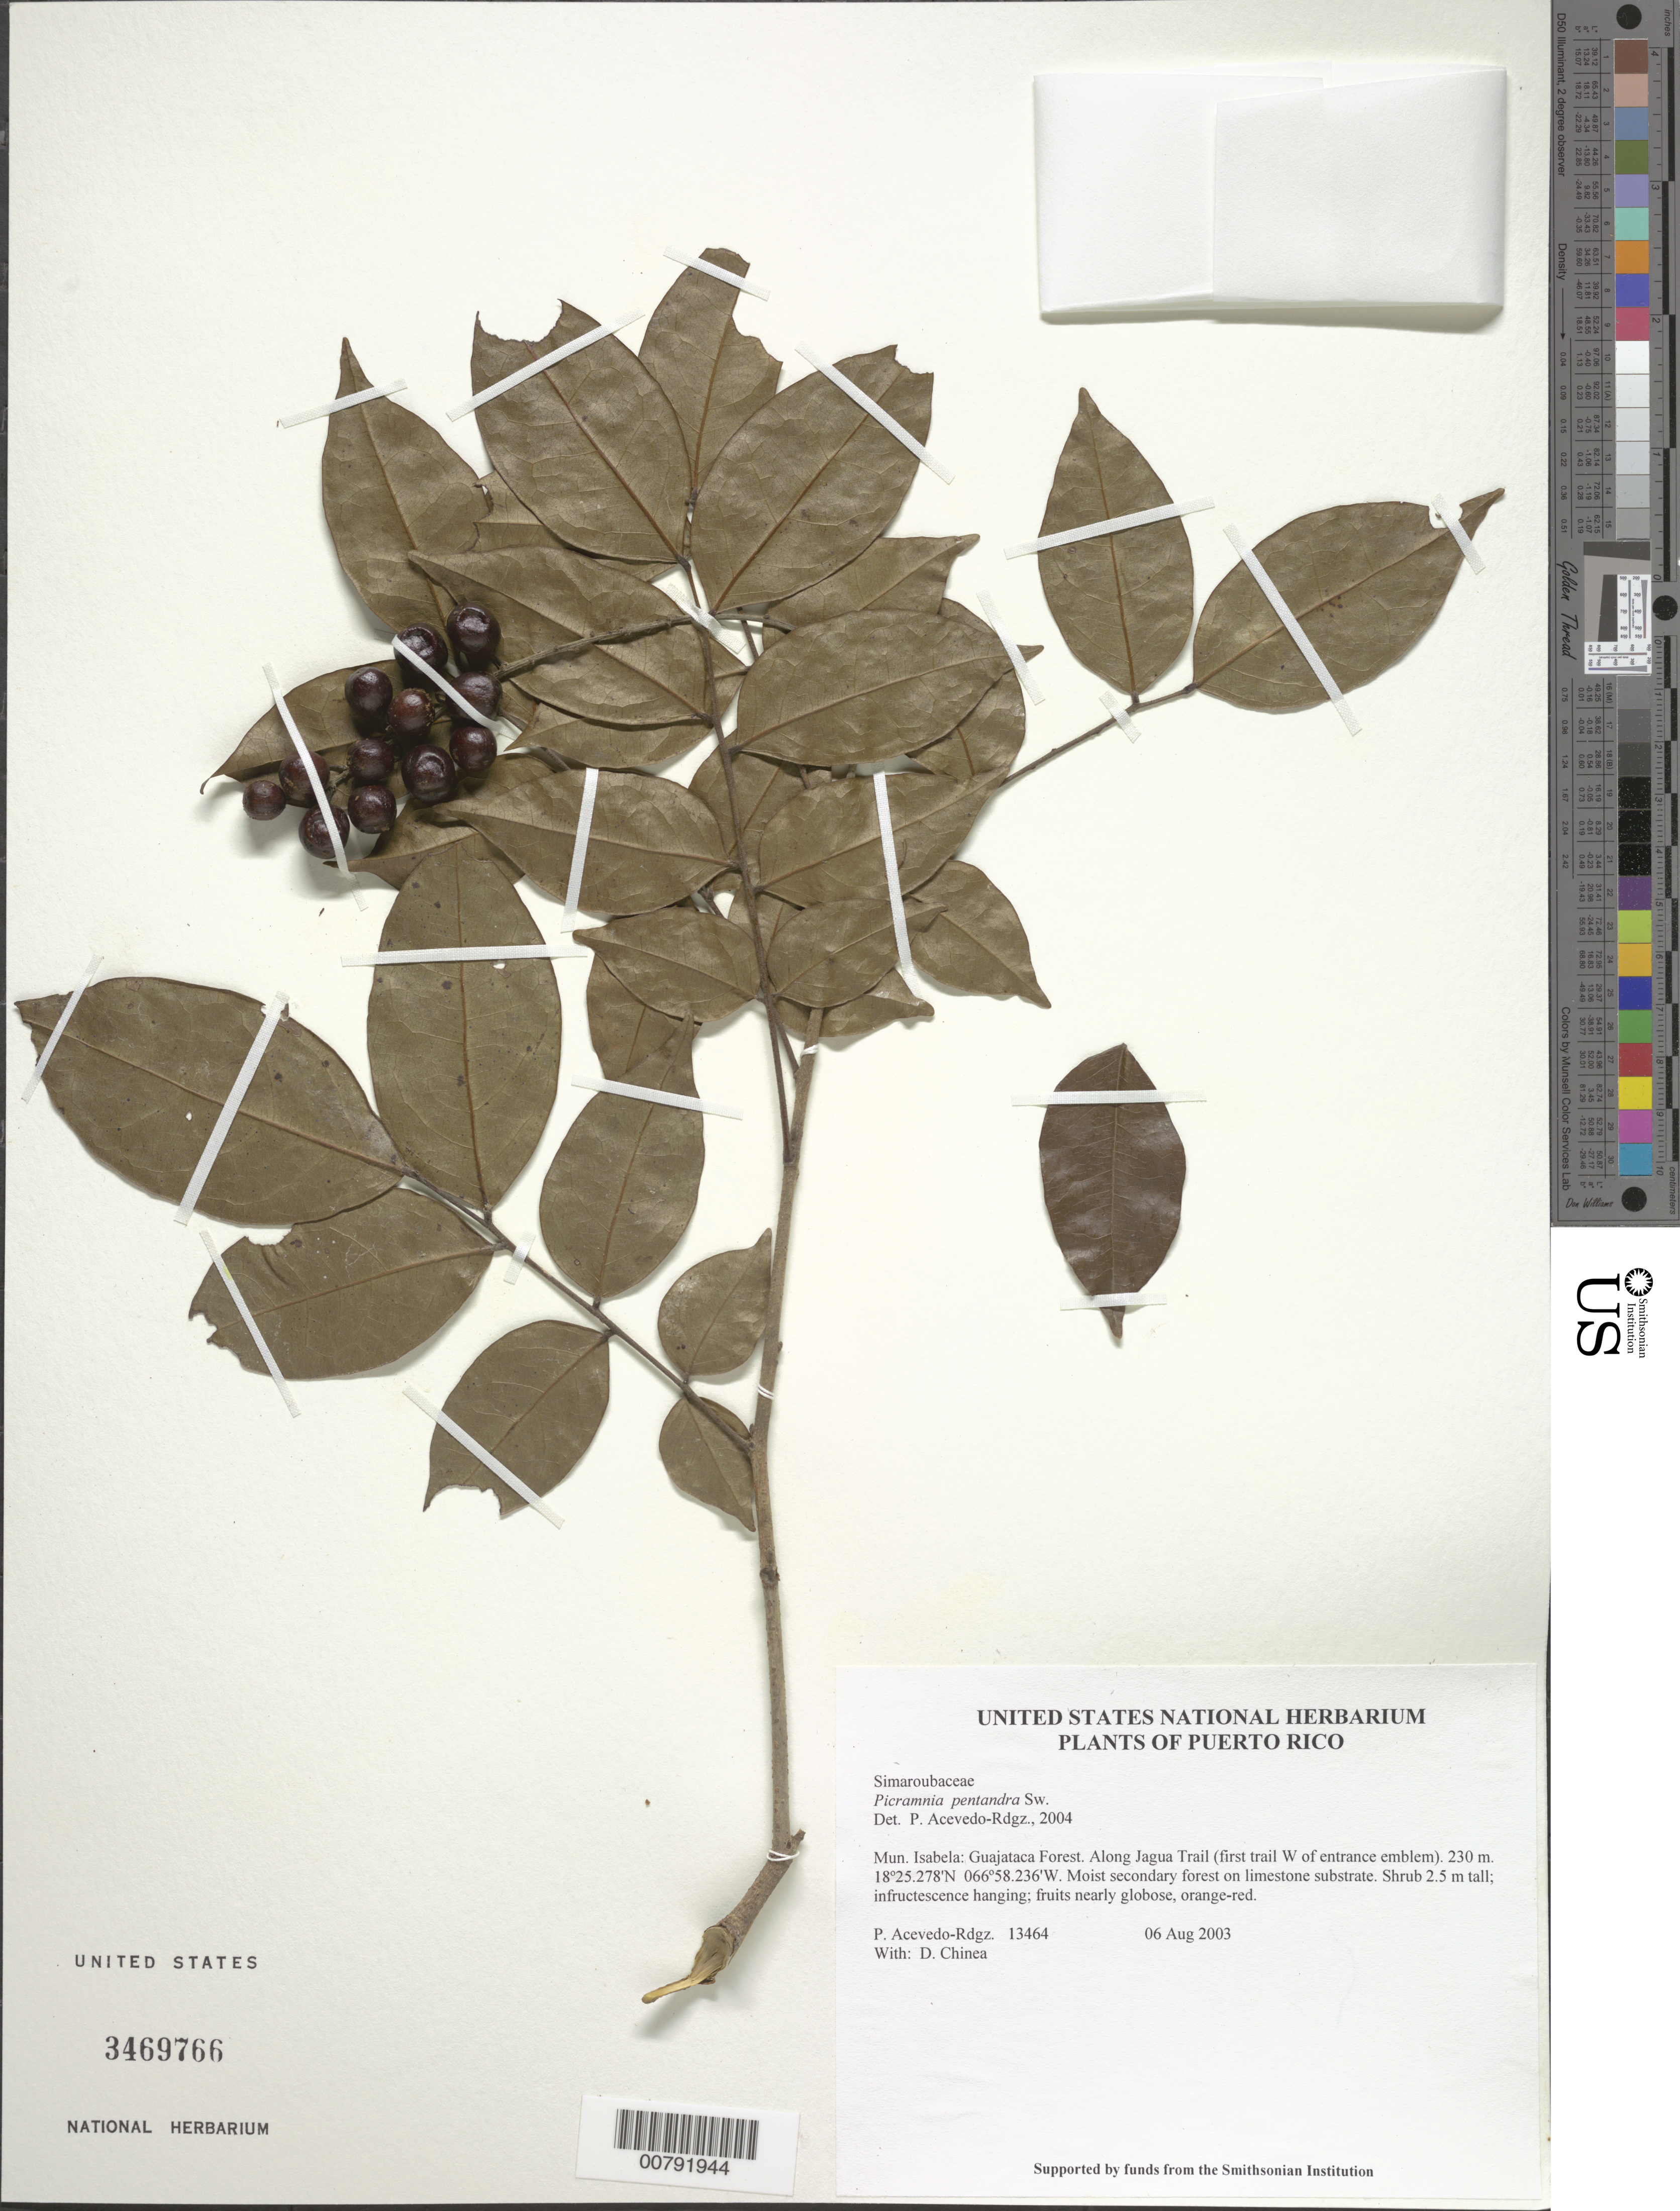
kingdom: Plantae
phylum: Tracheophyta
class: Magnoliopsida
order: Picramniales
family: Picramniaceae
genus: Picramnia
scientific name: Picramnia pentandra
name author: Sw.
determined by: Acevedo-Rodríguez, P., (BOT), Smithsonian Institution - National Museum of Natural History (UNITED STATES)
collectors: P. Acevedo-Rodr. & D. Chinea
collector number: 13464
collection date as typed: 06 Aug 2003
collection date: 2003-08-06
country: Puerto Rico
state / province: Isabela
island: Puerto Rico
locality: Mun. Isabela: Guajataca Forest. Along Jagua Trail (first trail W of entrance emblem).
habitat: Moist secondary forest on limestone substrate.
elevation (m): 230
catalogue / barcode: US 3469766